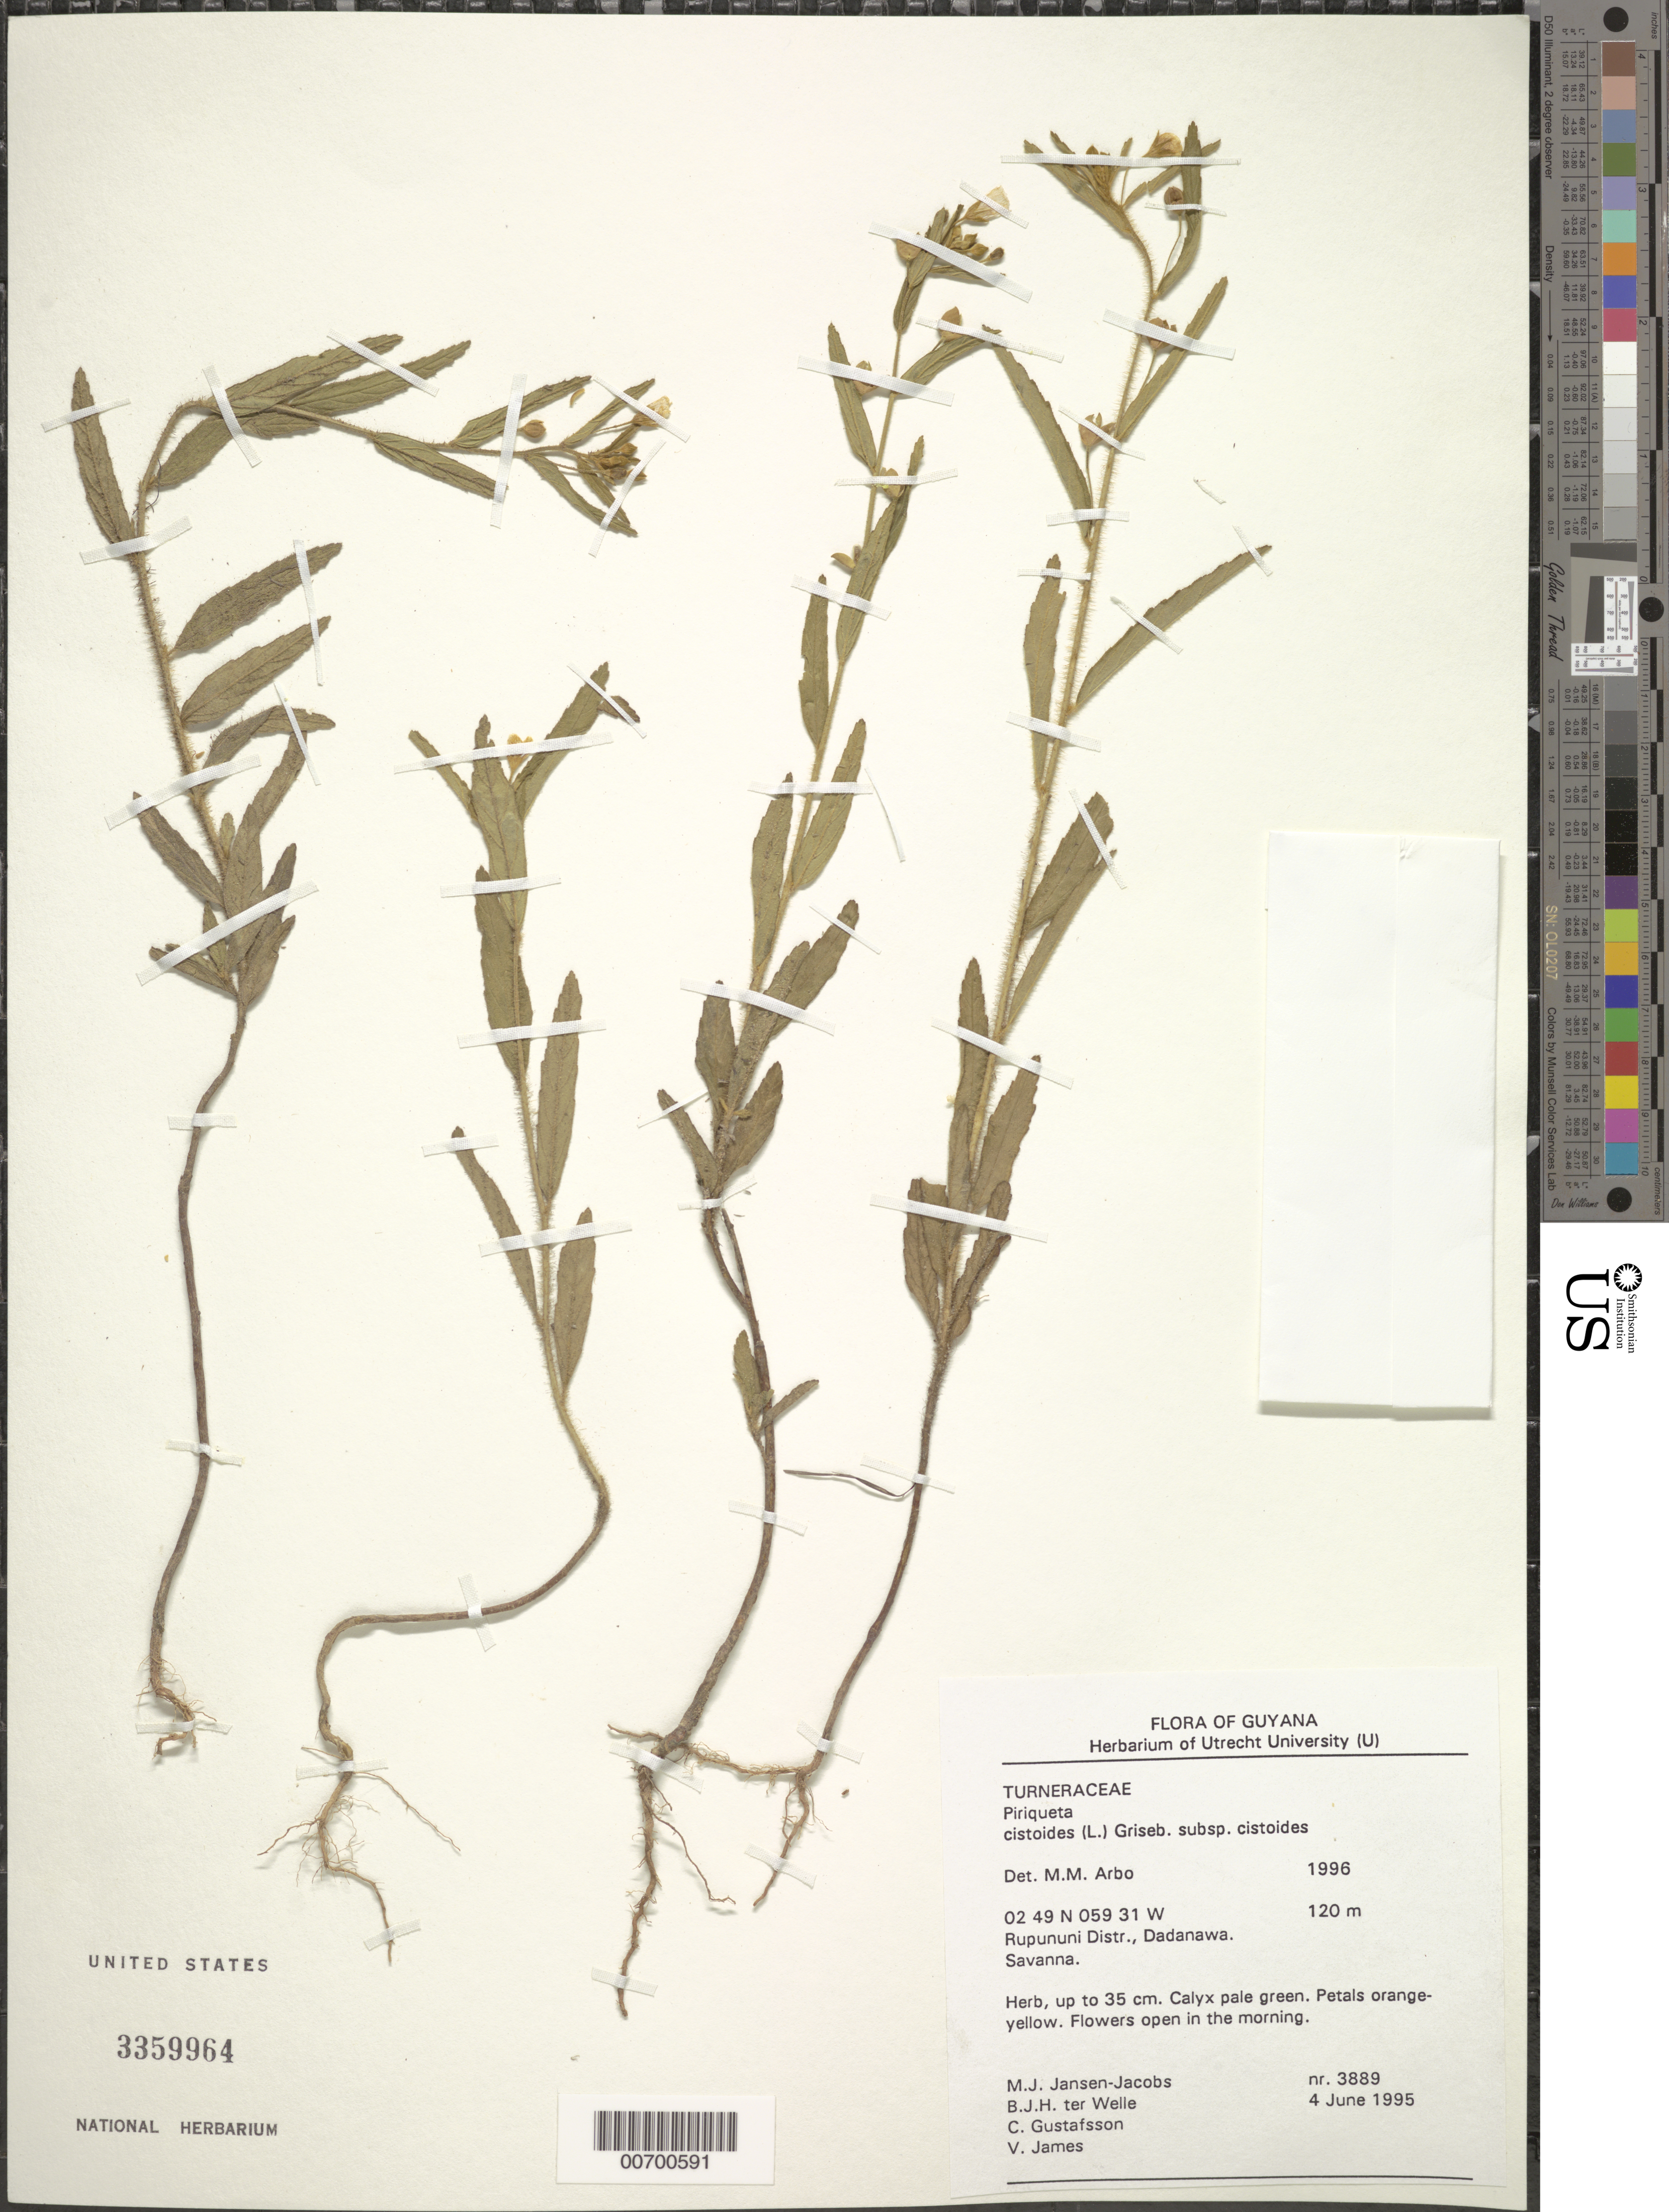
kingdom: Plantae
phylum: Tracheophyta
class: Magnoliopsida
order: Malpighiales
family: Turneraceae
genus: Piriqueta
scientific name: Piriqueta cistoides subsp. cistoides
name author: (L.) Griseb.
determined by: Arbo, M. M.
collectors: M. J. Jansen-Jacobs, B. Welle, C. G. Gustafsson & V. James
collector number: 3889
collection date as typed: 4-Jun-95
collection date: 1995-06-04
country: Guyana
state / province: U. Takutu-U. Essequibo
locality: Dadanawa, Rupununi River, Rupununi District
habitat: Savanna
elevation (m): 120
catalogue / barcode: US 3359964